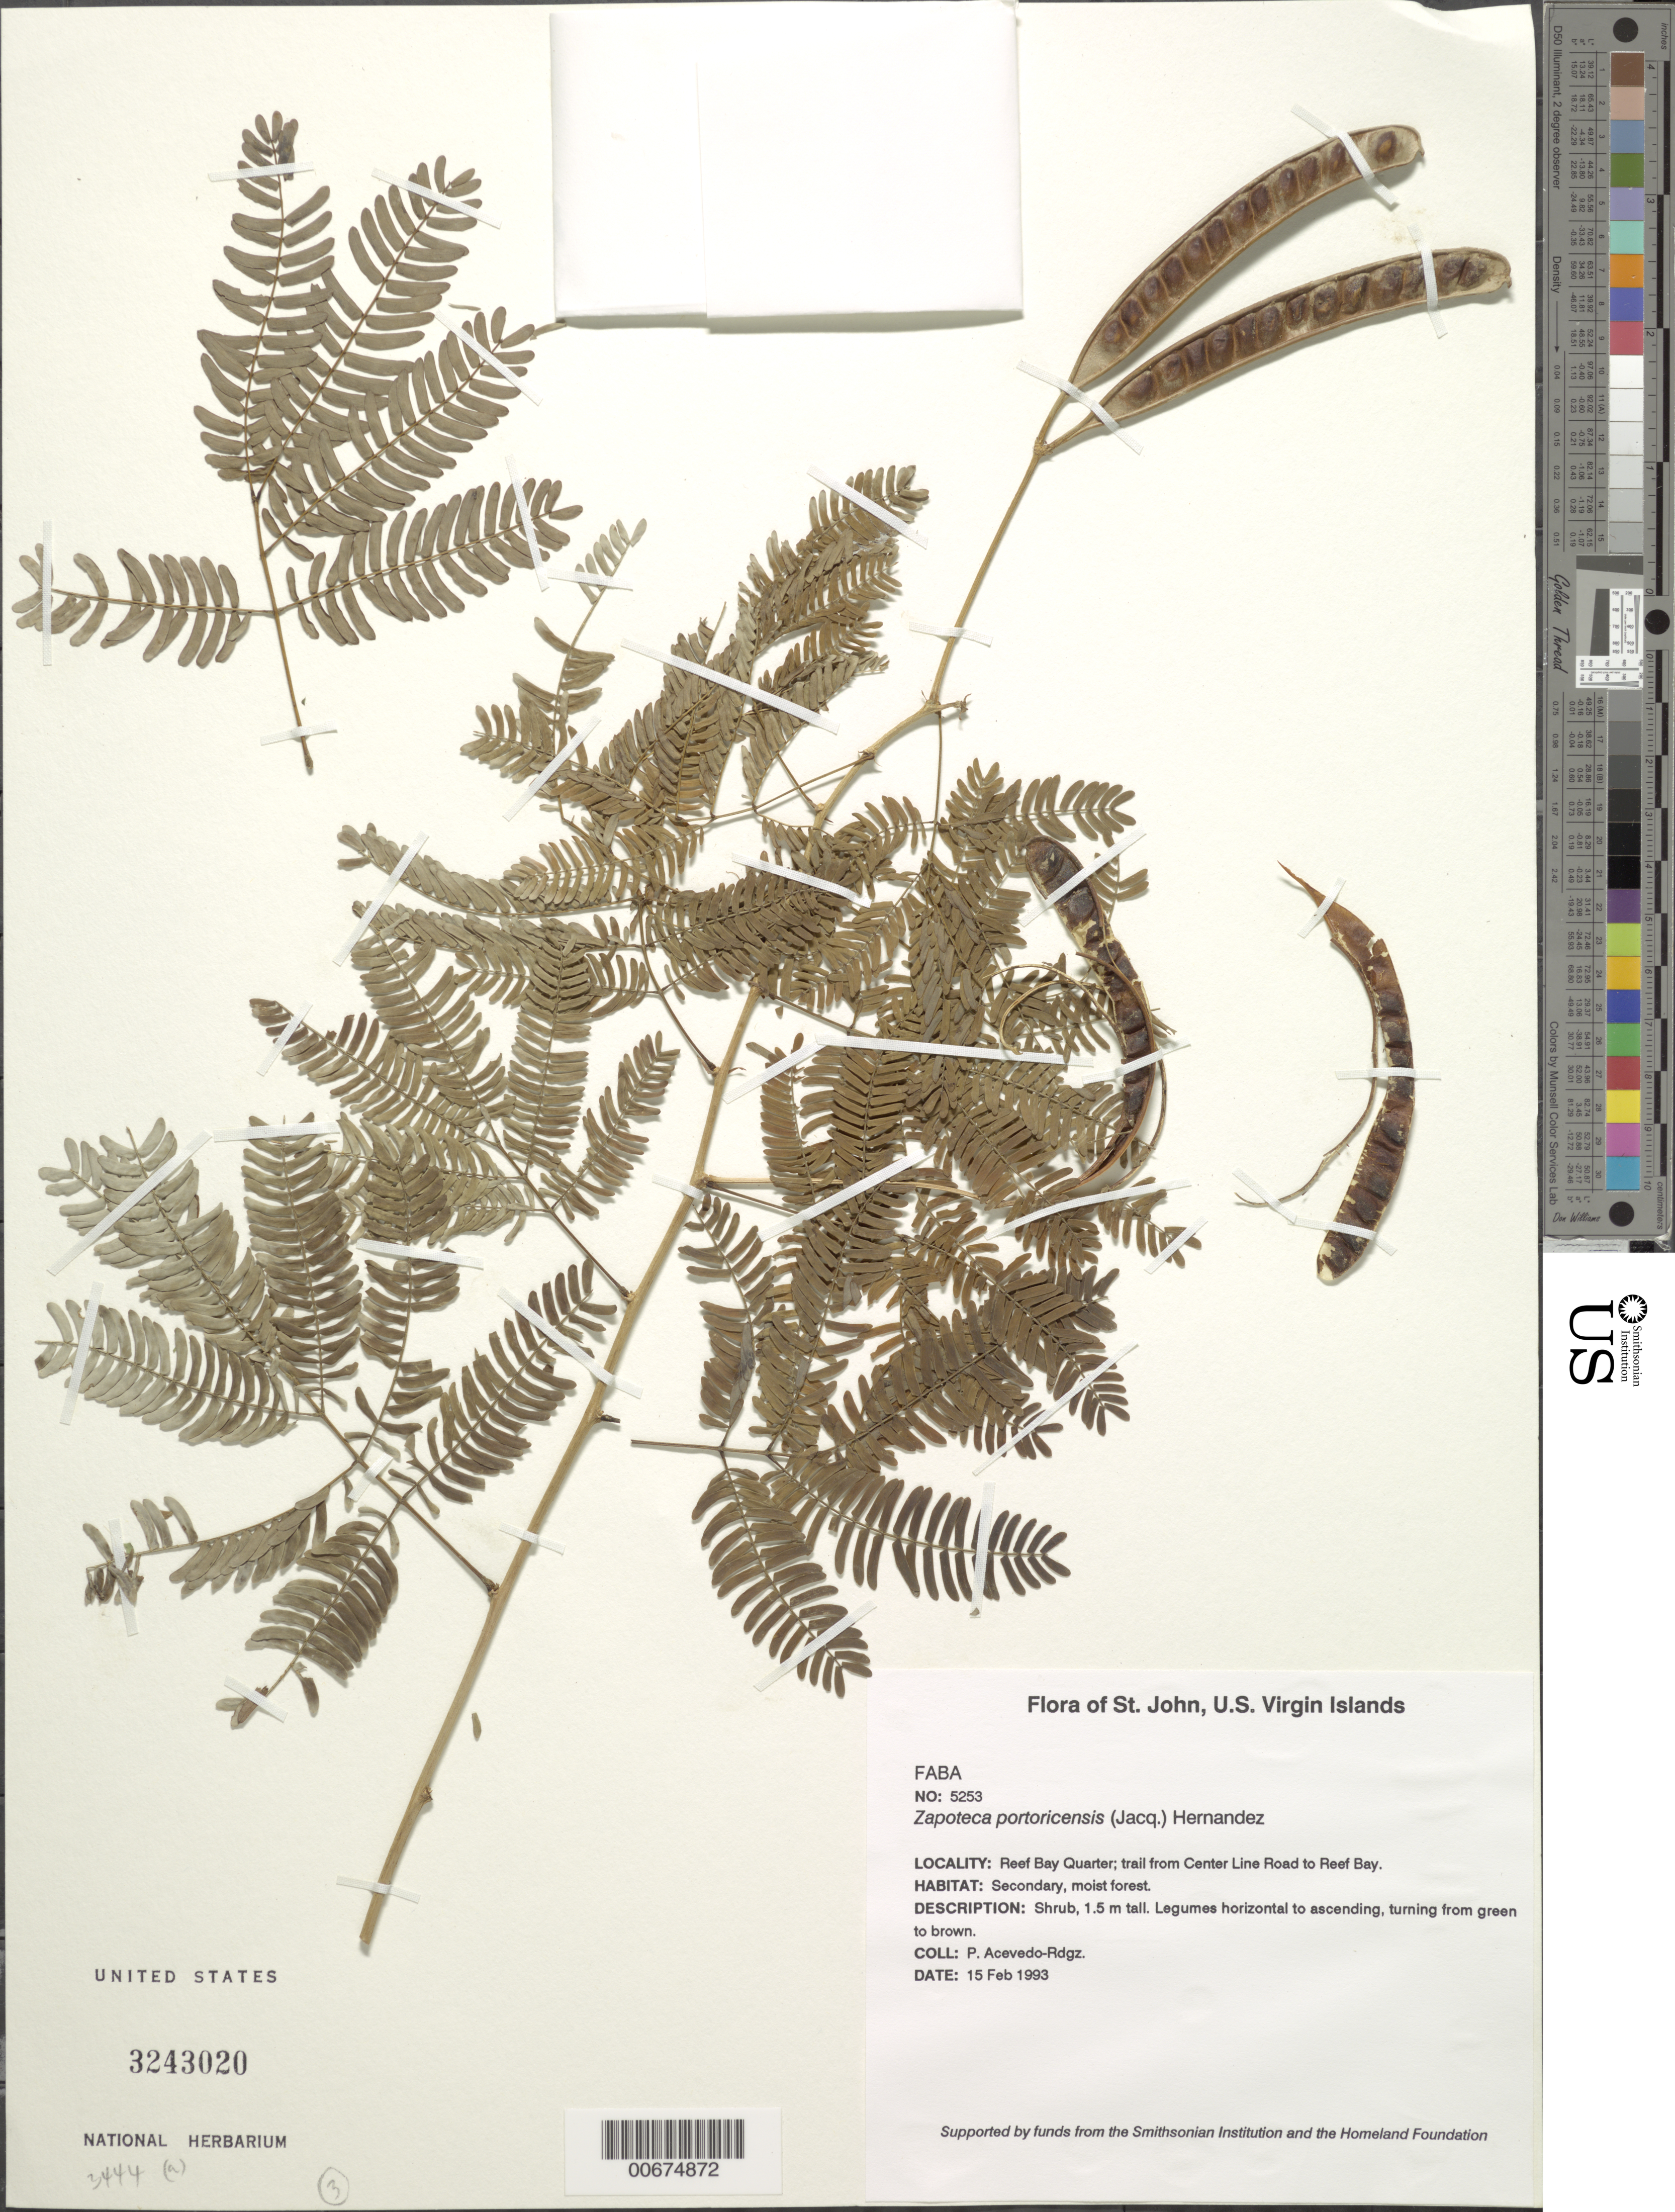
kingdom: Plantae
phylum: Tracheophyta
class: Magnoliopsida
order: Fabales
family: Fabaceae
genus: Zapoteca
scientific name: Zapoteca portoricensis subsp. portoricensis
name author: (Jacq.) H.M. Hern.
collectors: P. Acevedo-Rodr.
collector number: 5253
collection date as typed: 15 Feb 1993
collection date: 1993-02-15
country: U.S. Virgin Islands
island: St. John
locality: Reef Bay Quarter; trail from Center Line Road to Reef Bay.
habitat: Secondary, moist forest.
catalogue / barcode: US 3243020